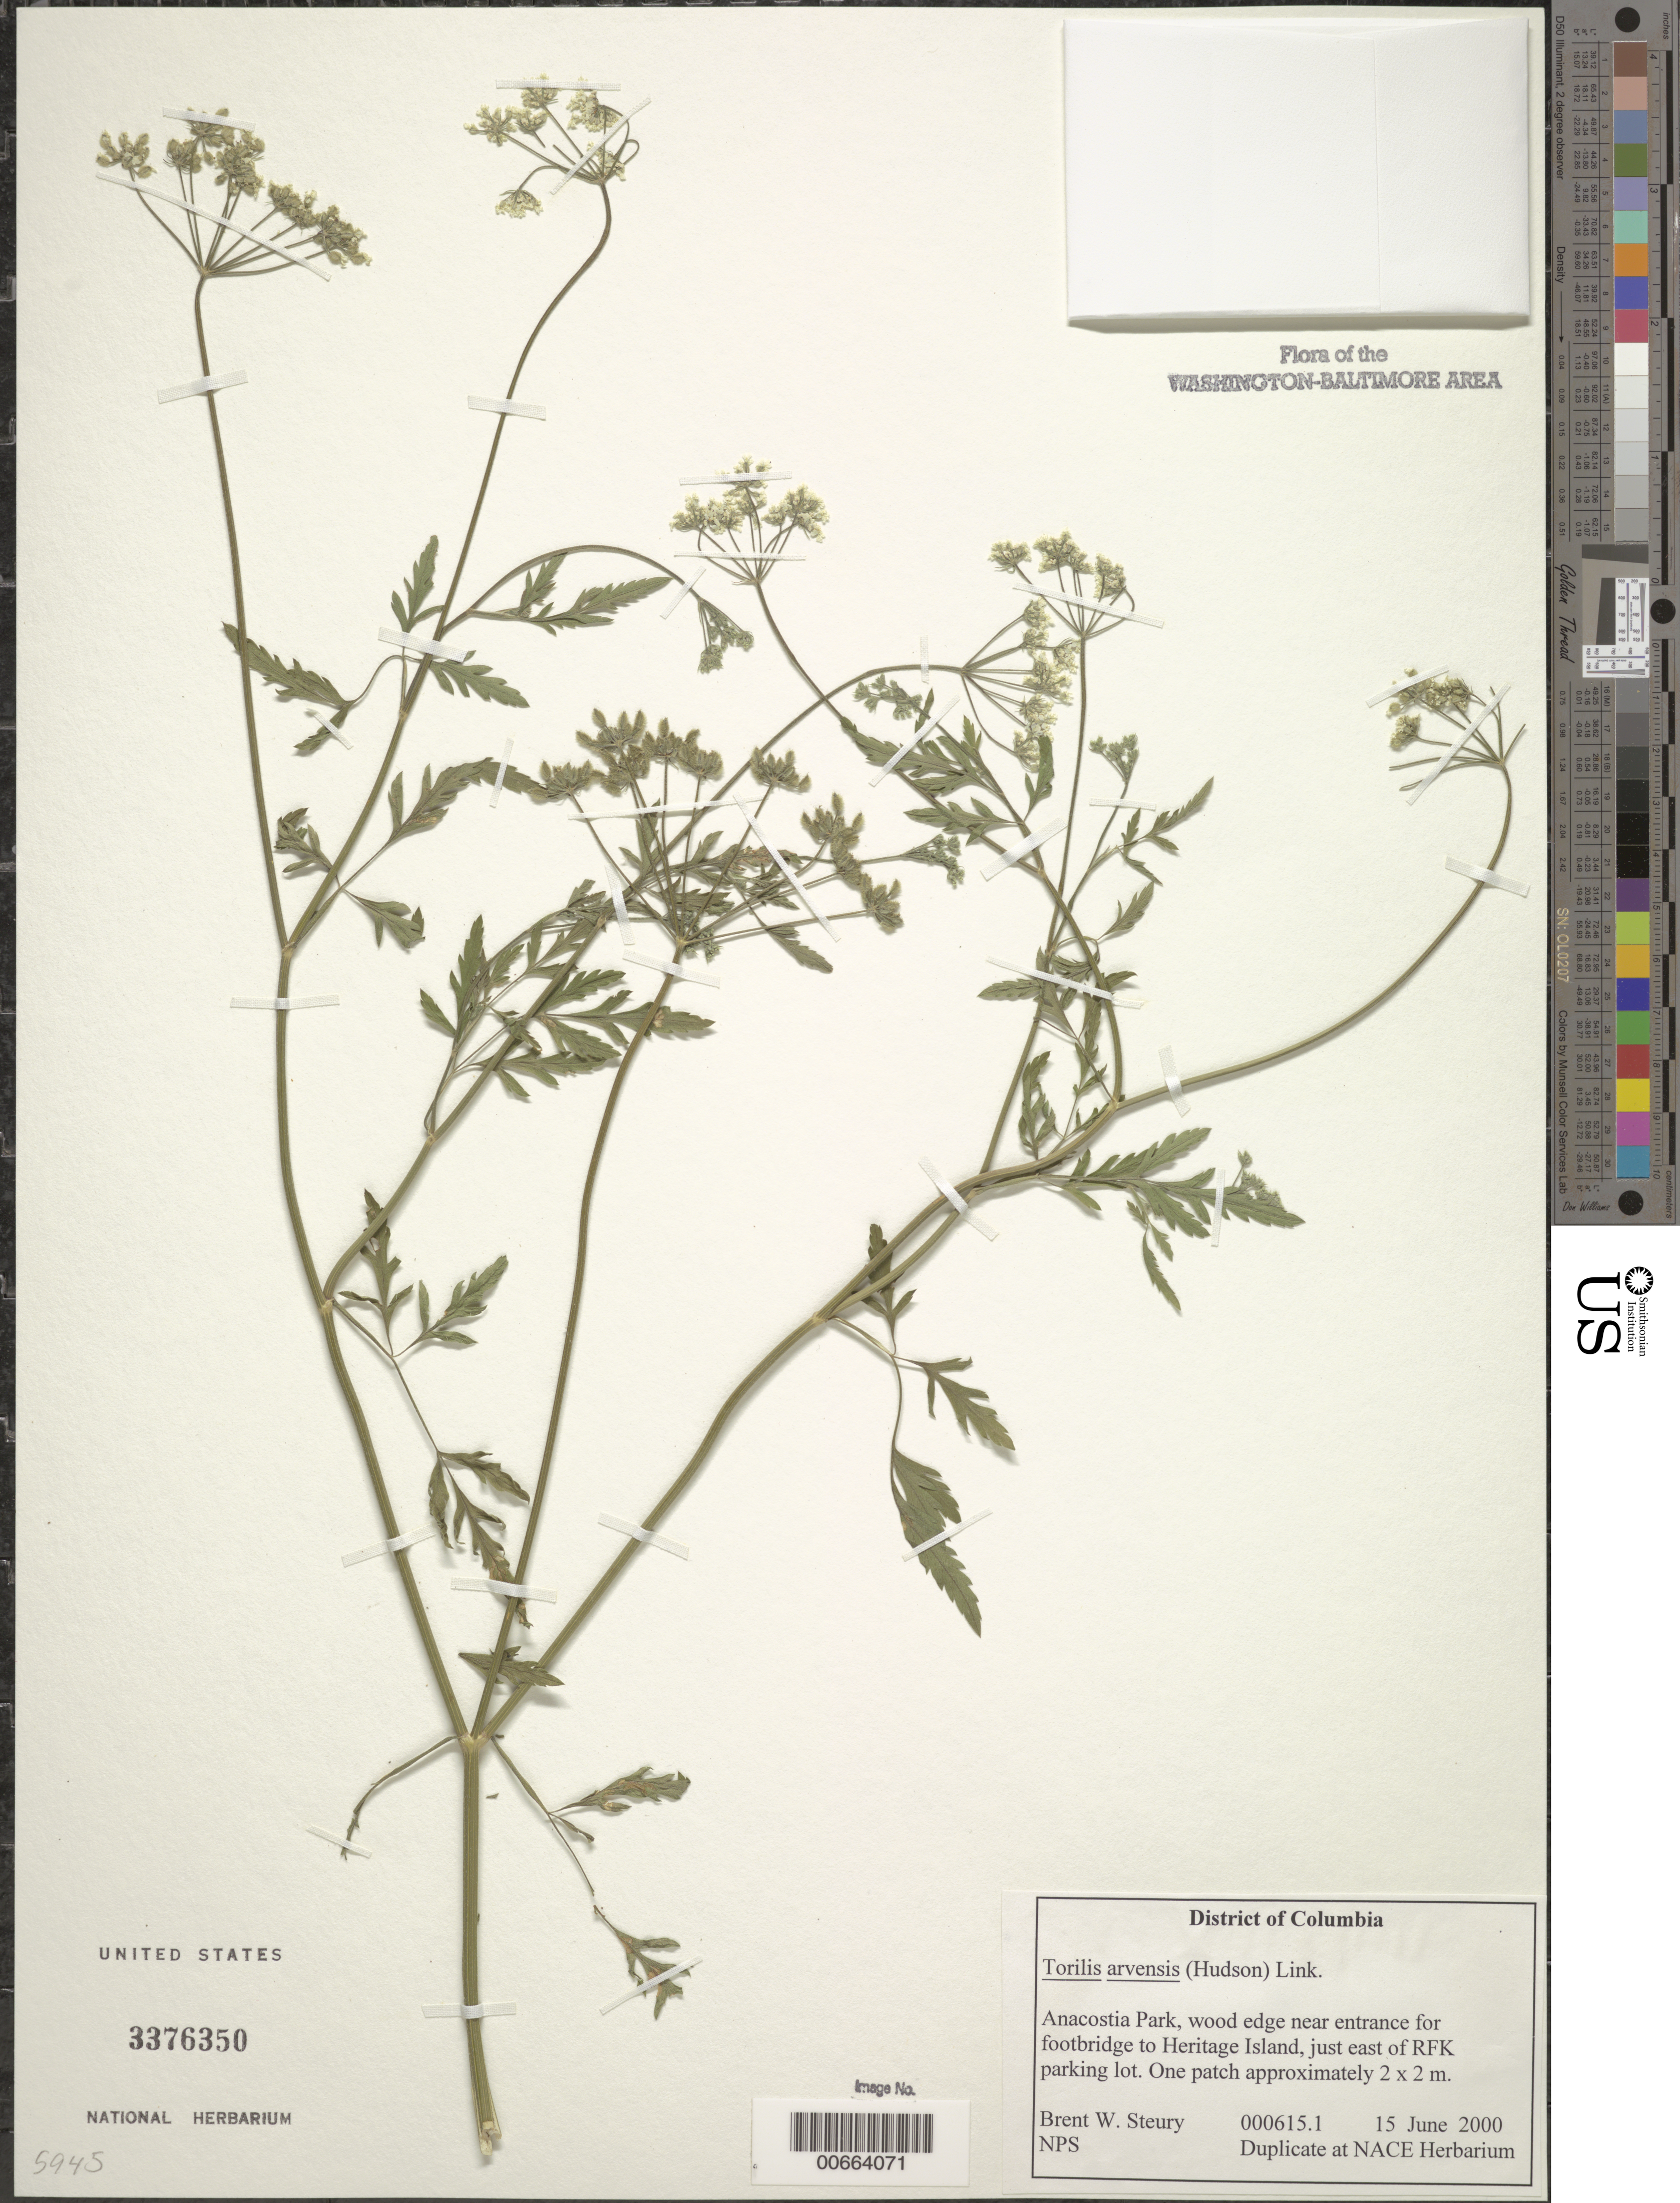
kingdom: Plantae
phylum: Tracheophyta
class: Magnoliopsida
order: Apiales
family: Apiaceae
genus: Torilis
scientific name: Torilis arvensis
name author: (Huds.) Link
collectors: B. Steury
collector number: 615.1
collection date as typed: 15 Jun 2000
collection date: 2000-06-15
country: United States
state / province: District of Columbia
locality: Heritage Island, near entrance for footbridge, just east of RFK parking lot.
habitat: Wood edge.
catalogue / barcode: US 3376350